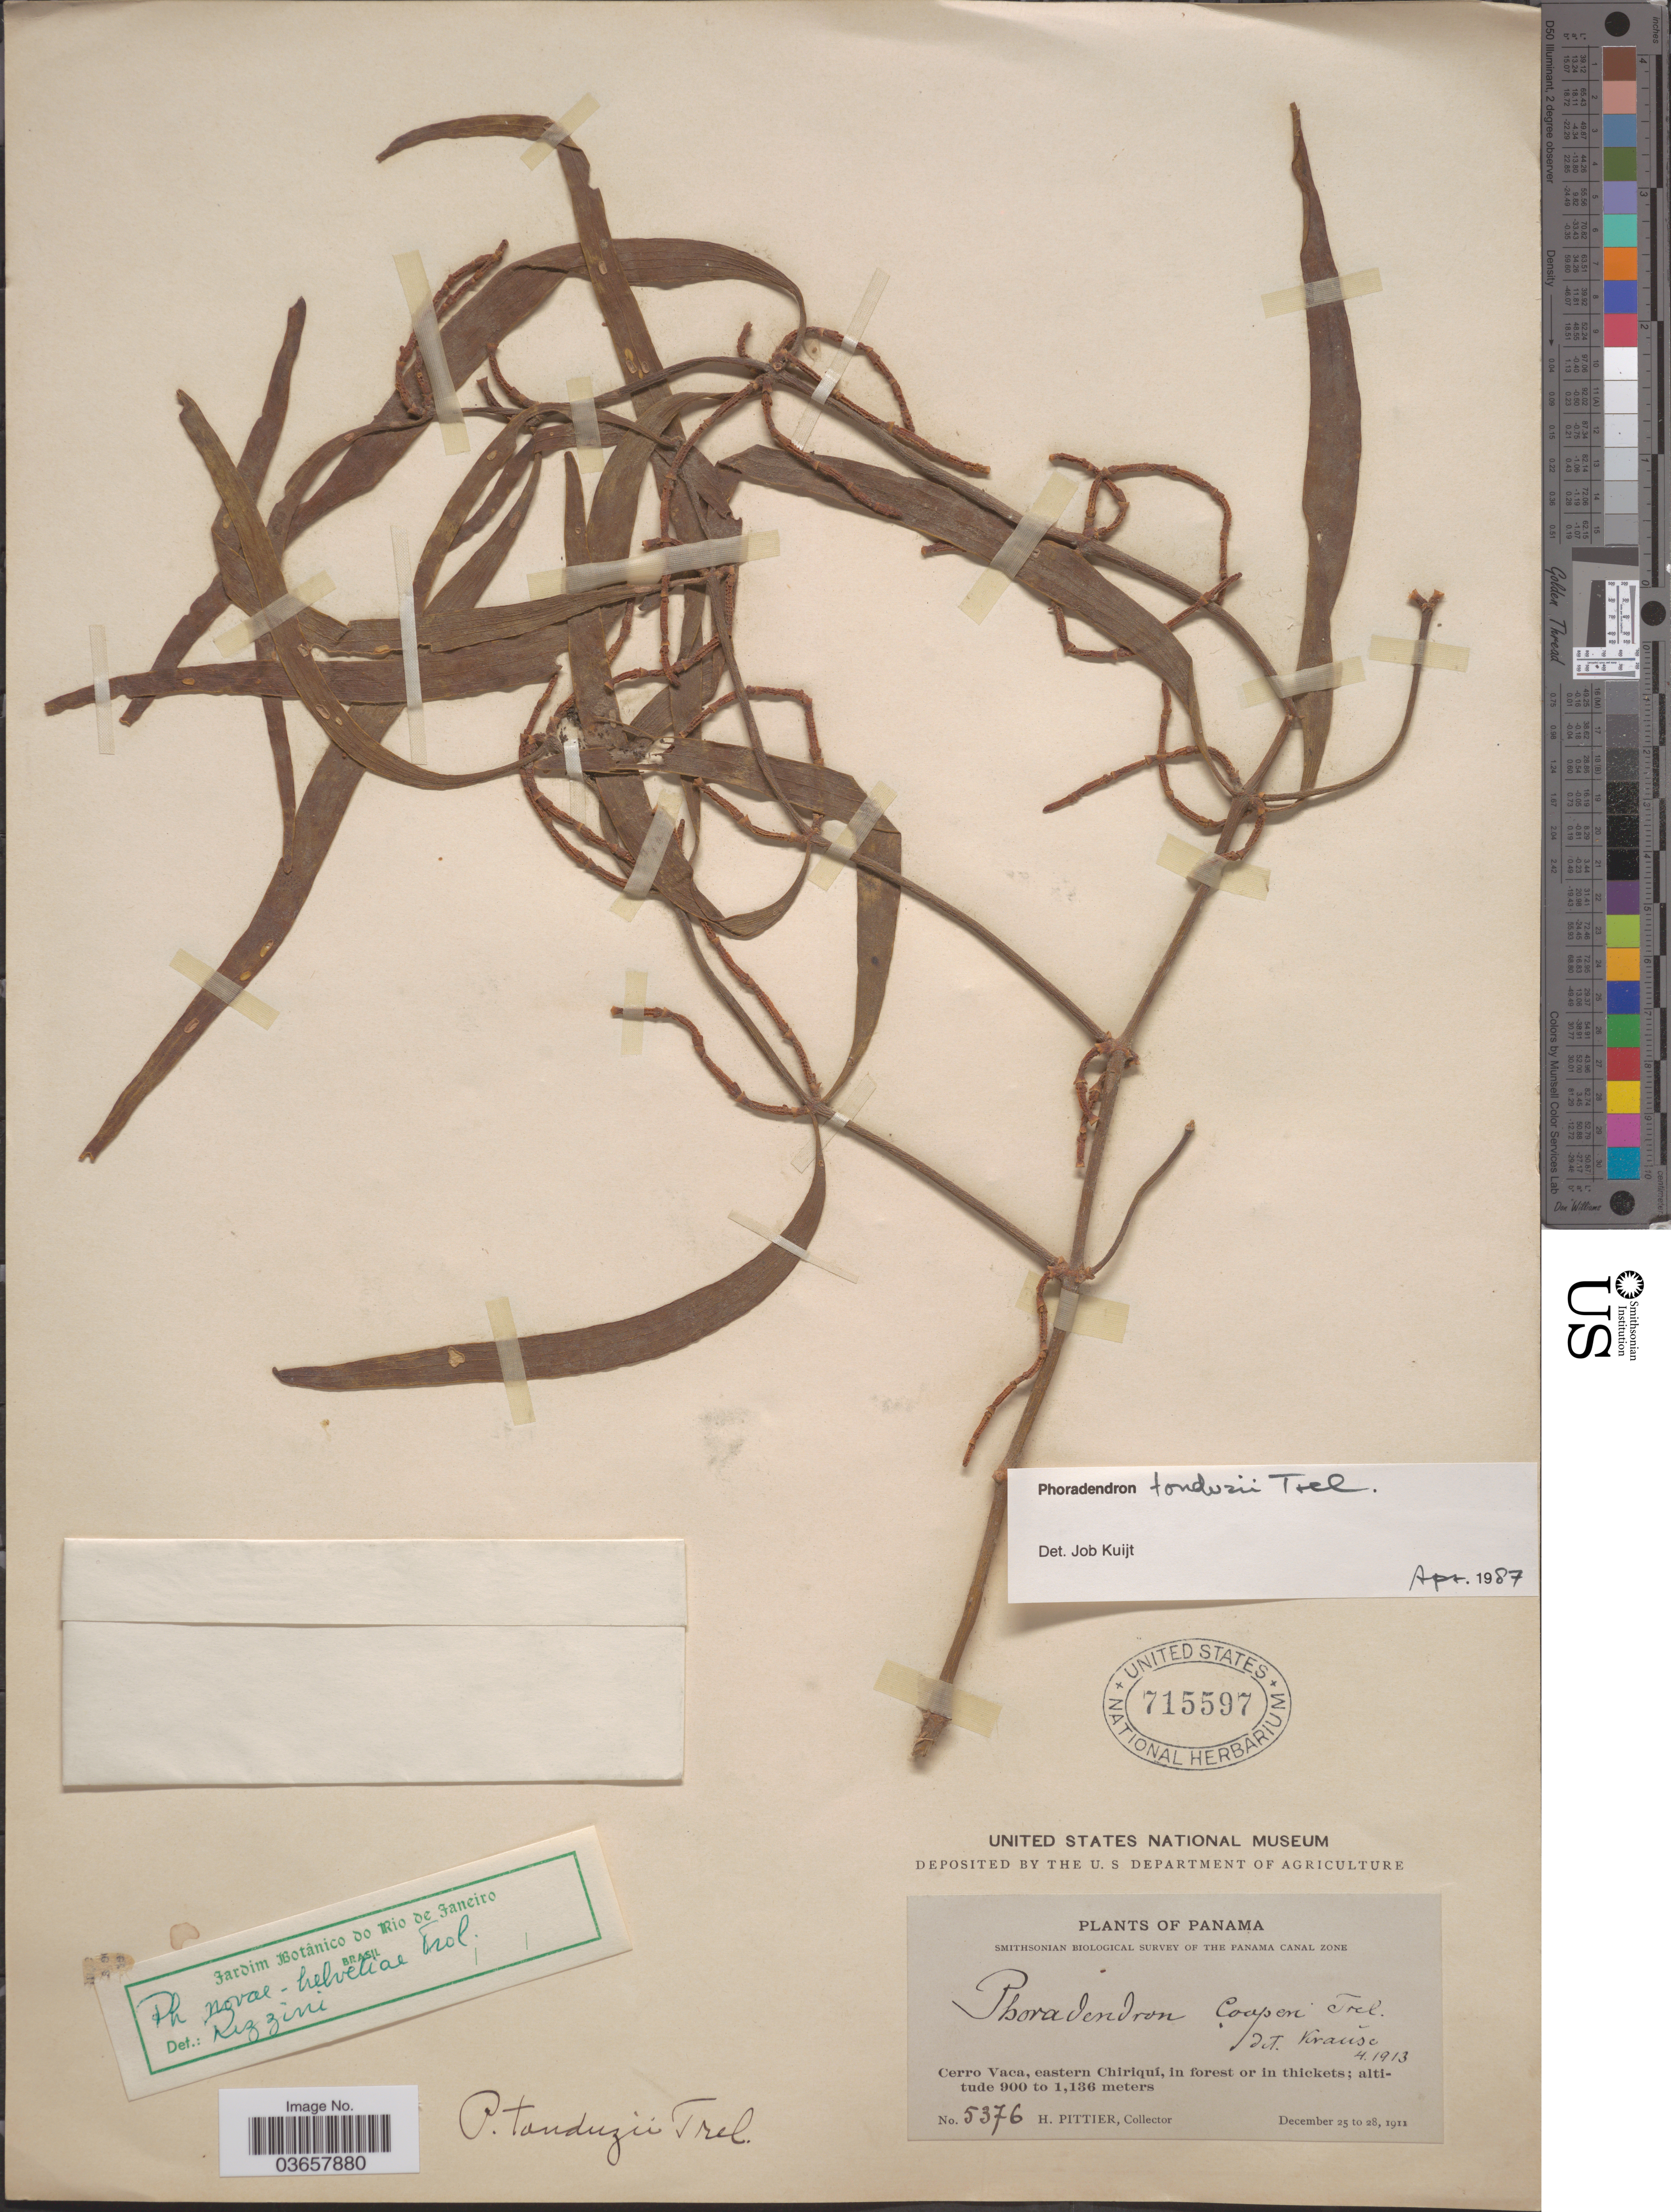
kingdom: Plantae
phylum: Tracheophyta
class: Magnoliopsida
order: Santalales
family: Viscaceae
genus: Phoradendron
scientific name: Phoradendron tonduzii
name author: Trel.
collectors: H. F. Pittier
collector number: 5376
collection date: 1911-12-25/1911-12-28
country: Panama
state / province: Chiriqui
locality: Cerro Vaca, eastern Chiriquí.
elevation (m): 900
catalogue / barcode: US 715597